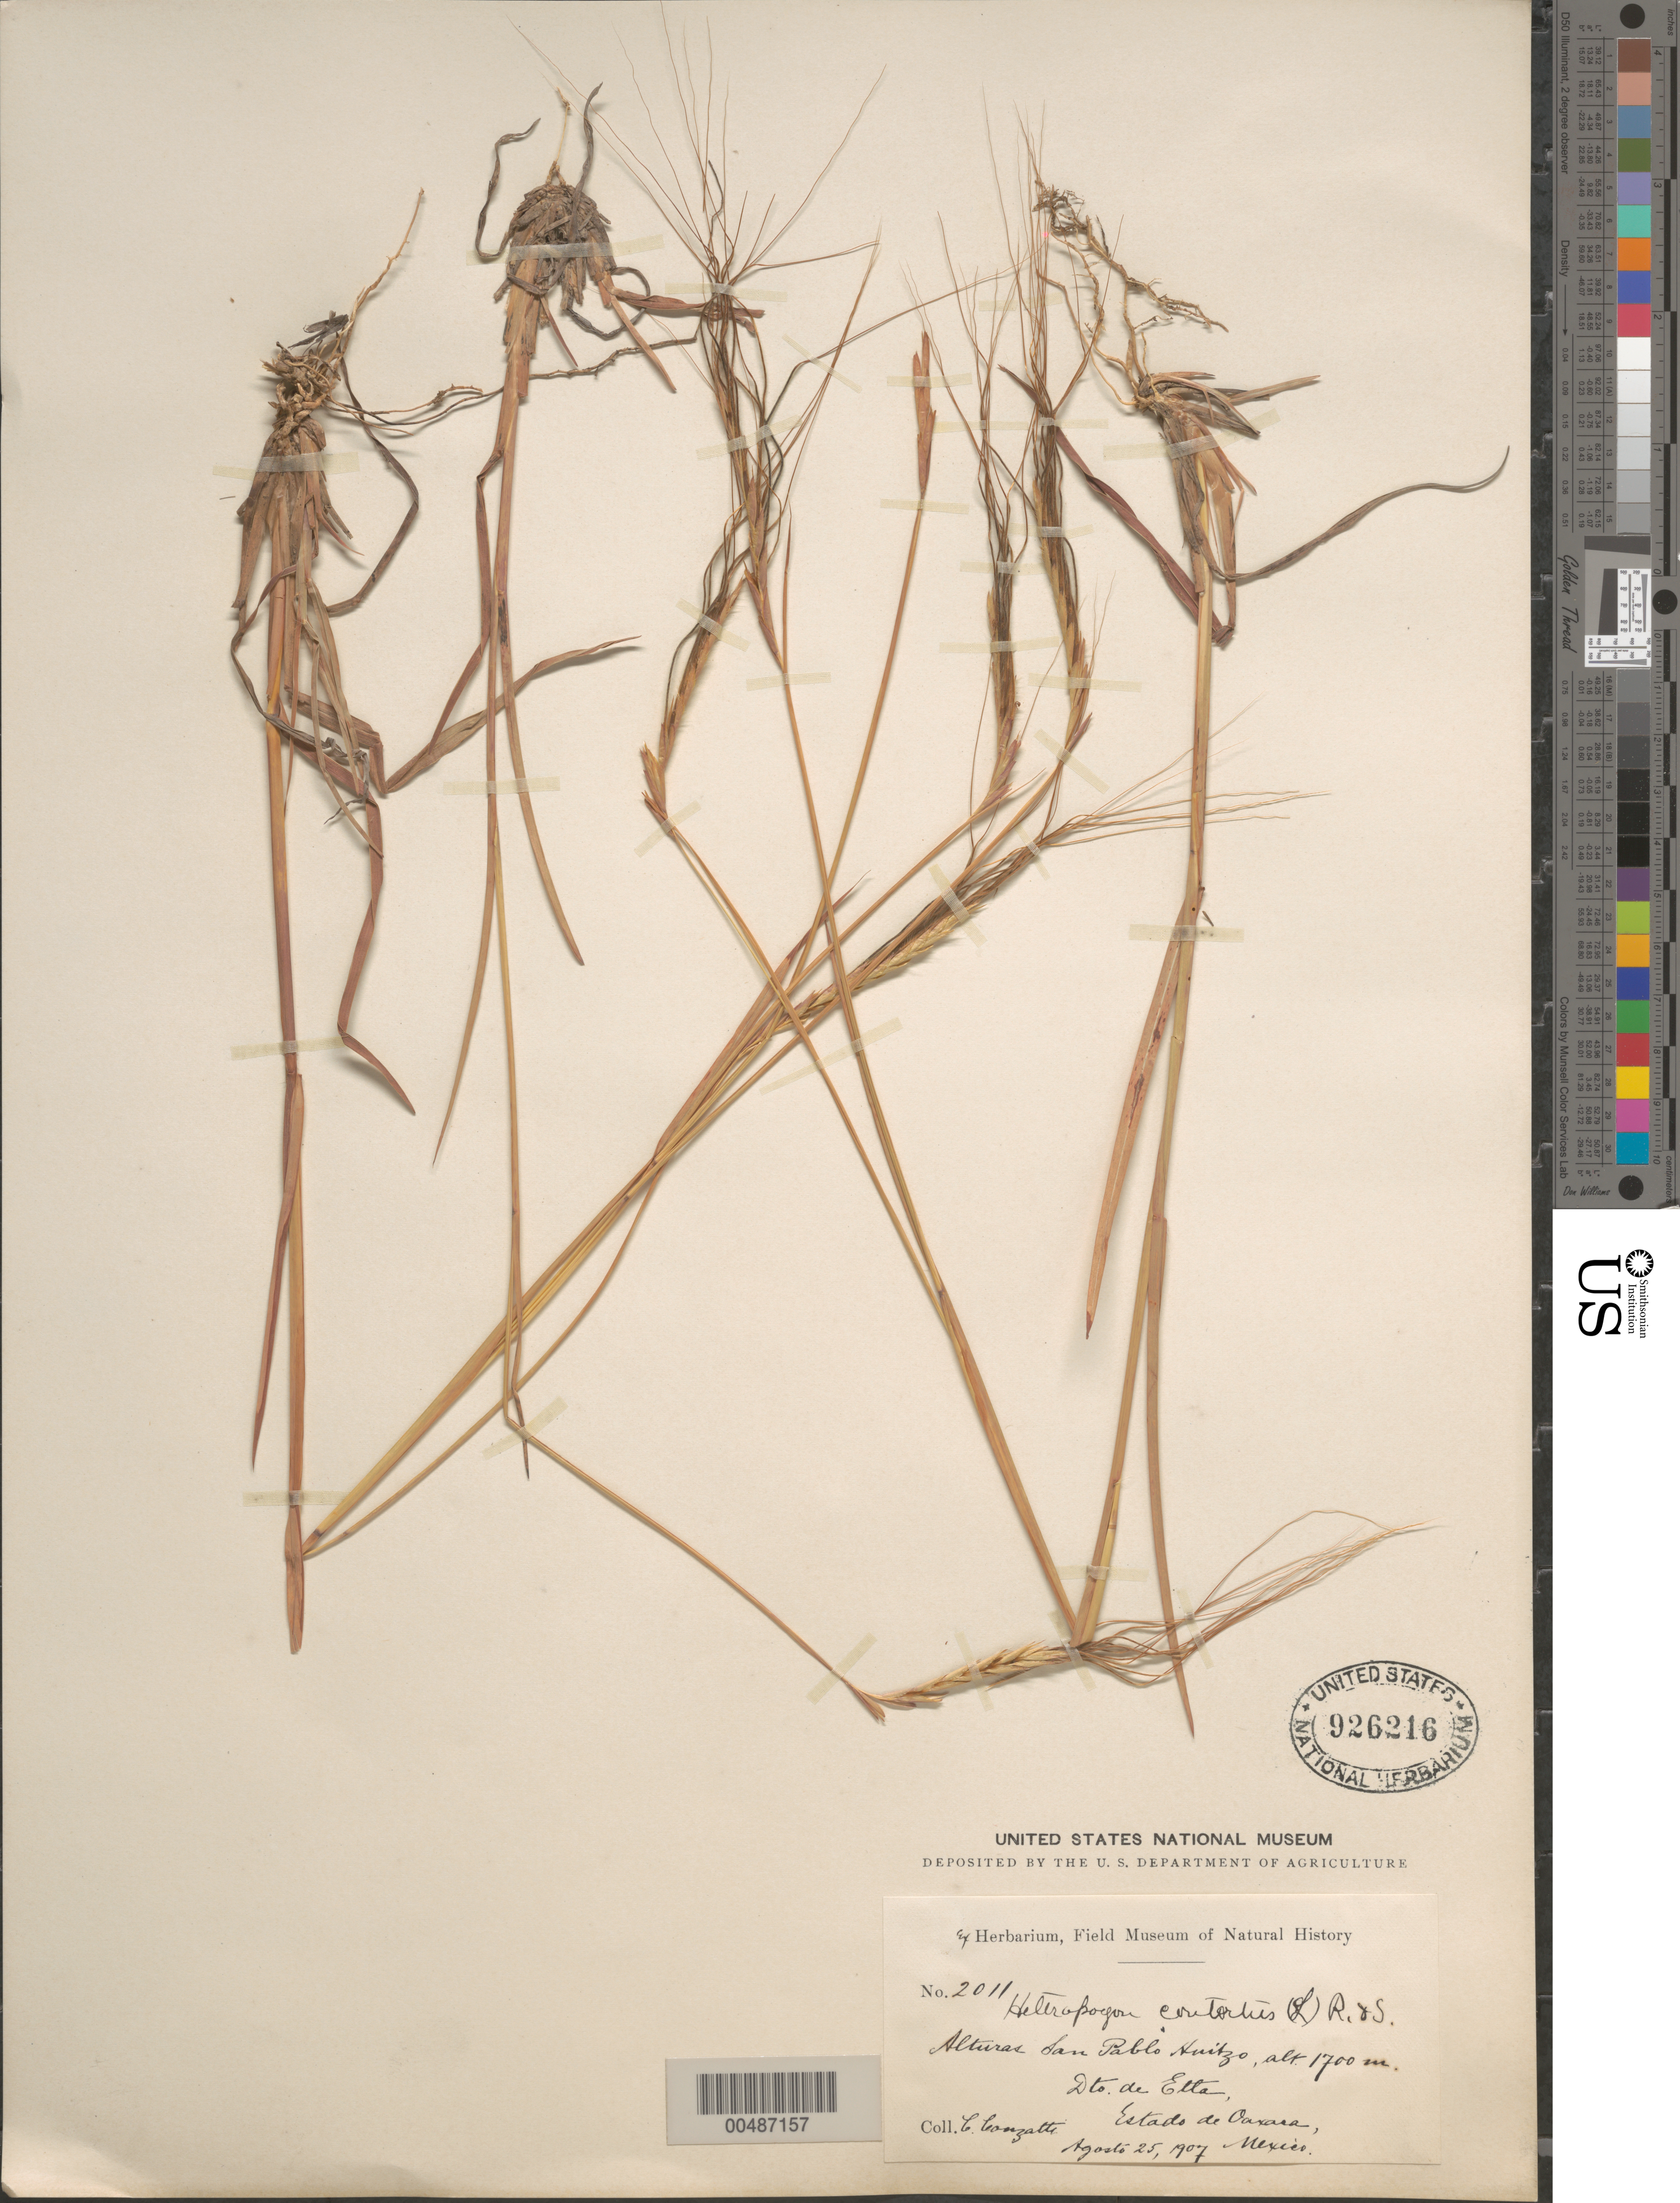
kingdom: Plantae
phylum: Tracheophyta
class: Liliopsida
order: Poales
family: Poaceae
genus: Heteropogon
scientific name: Heteropogon contortus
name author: (L.) P. Beauv. ex Roem. & Schult.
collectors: C. Conzatti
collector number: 2011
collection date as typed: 25 Aug 1907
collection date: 1907-08-25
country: Mexico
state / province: Oaxaca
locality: Alturas San Pablo Huitzo, Dto. de Elta,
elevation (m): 1700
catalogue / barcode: US 926216